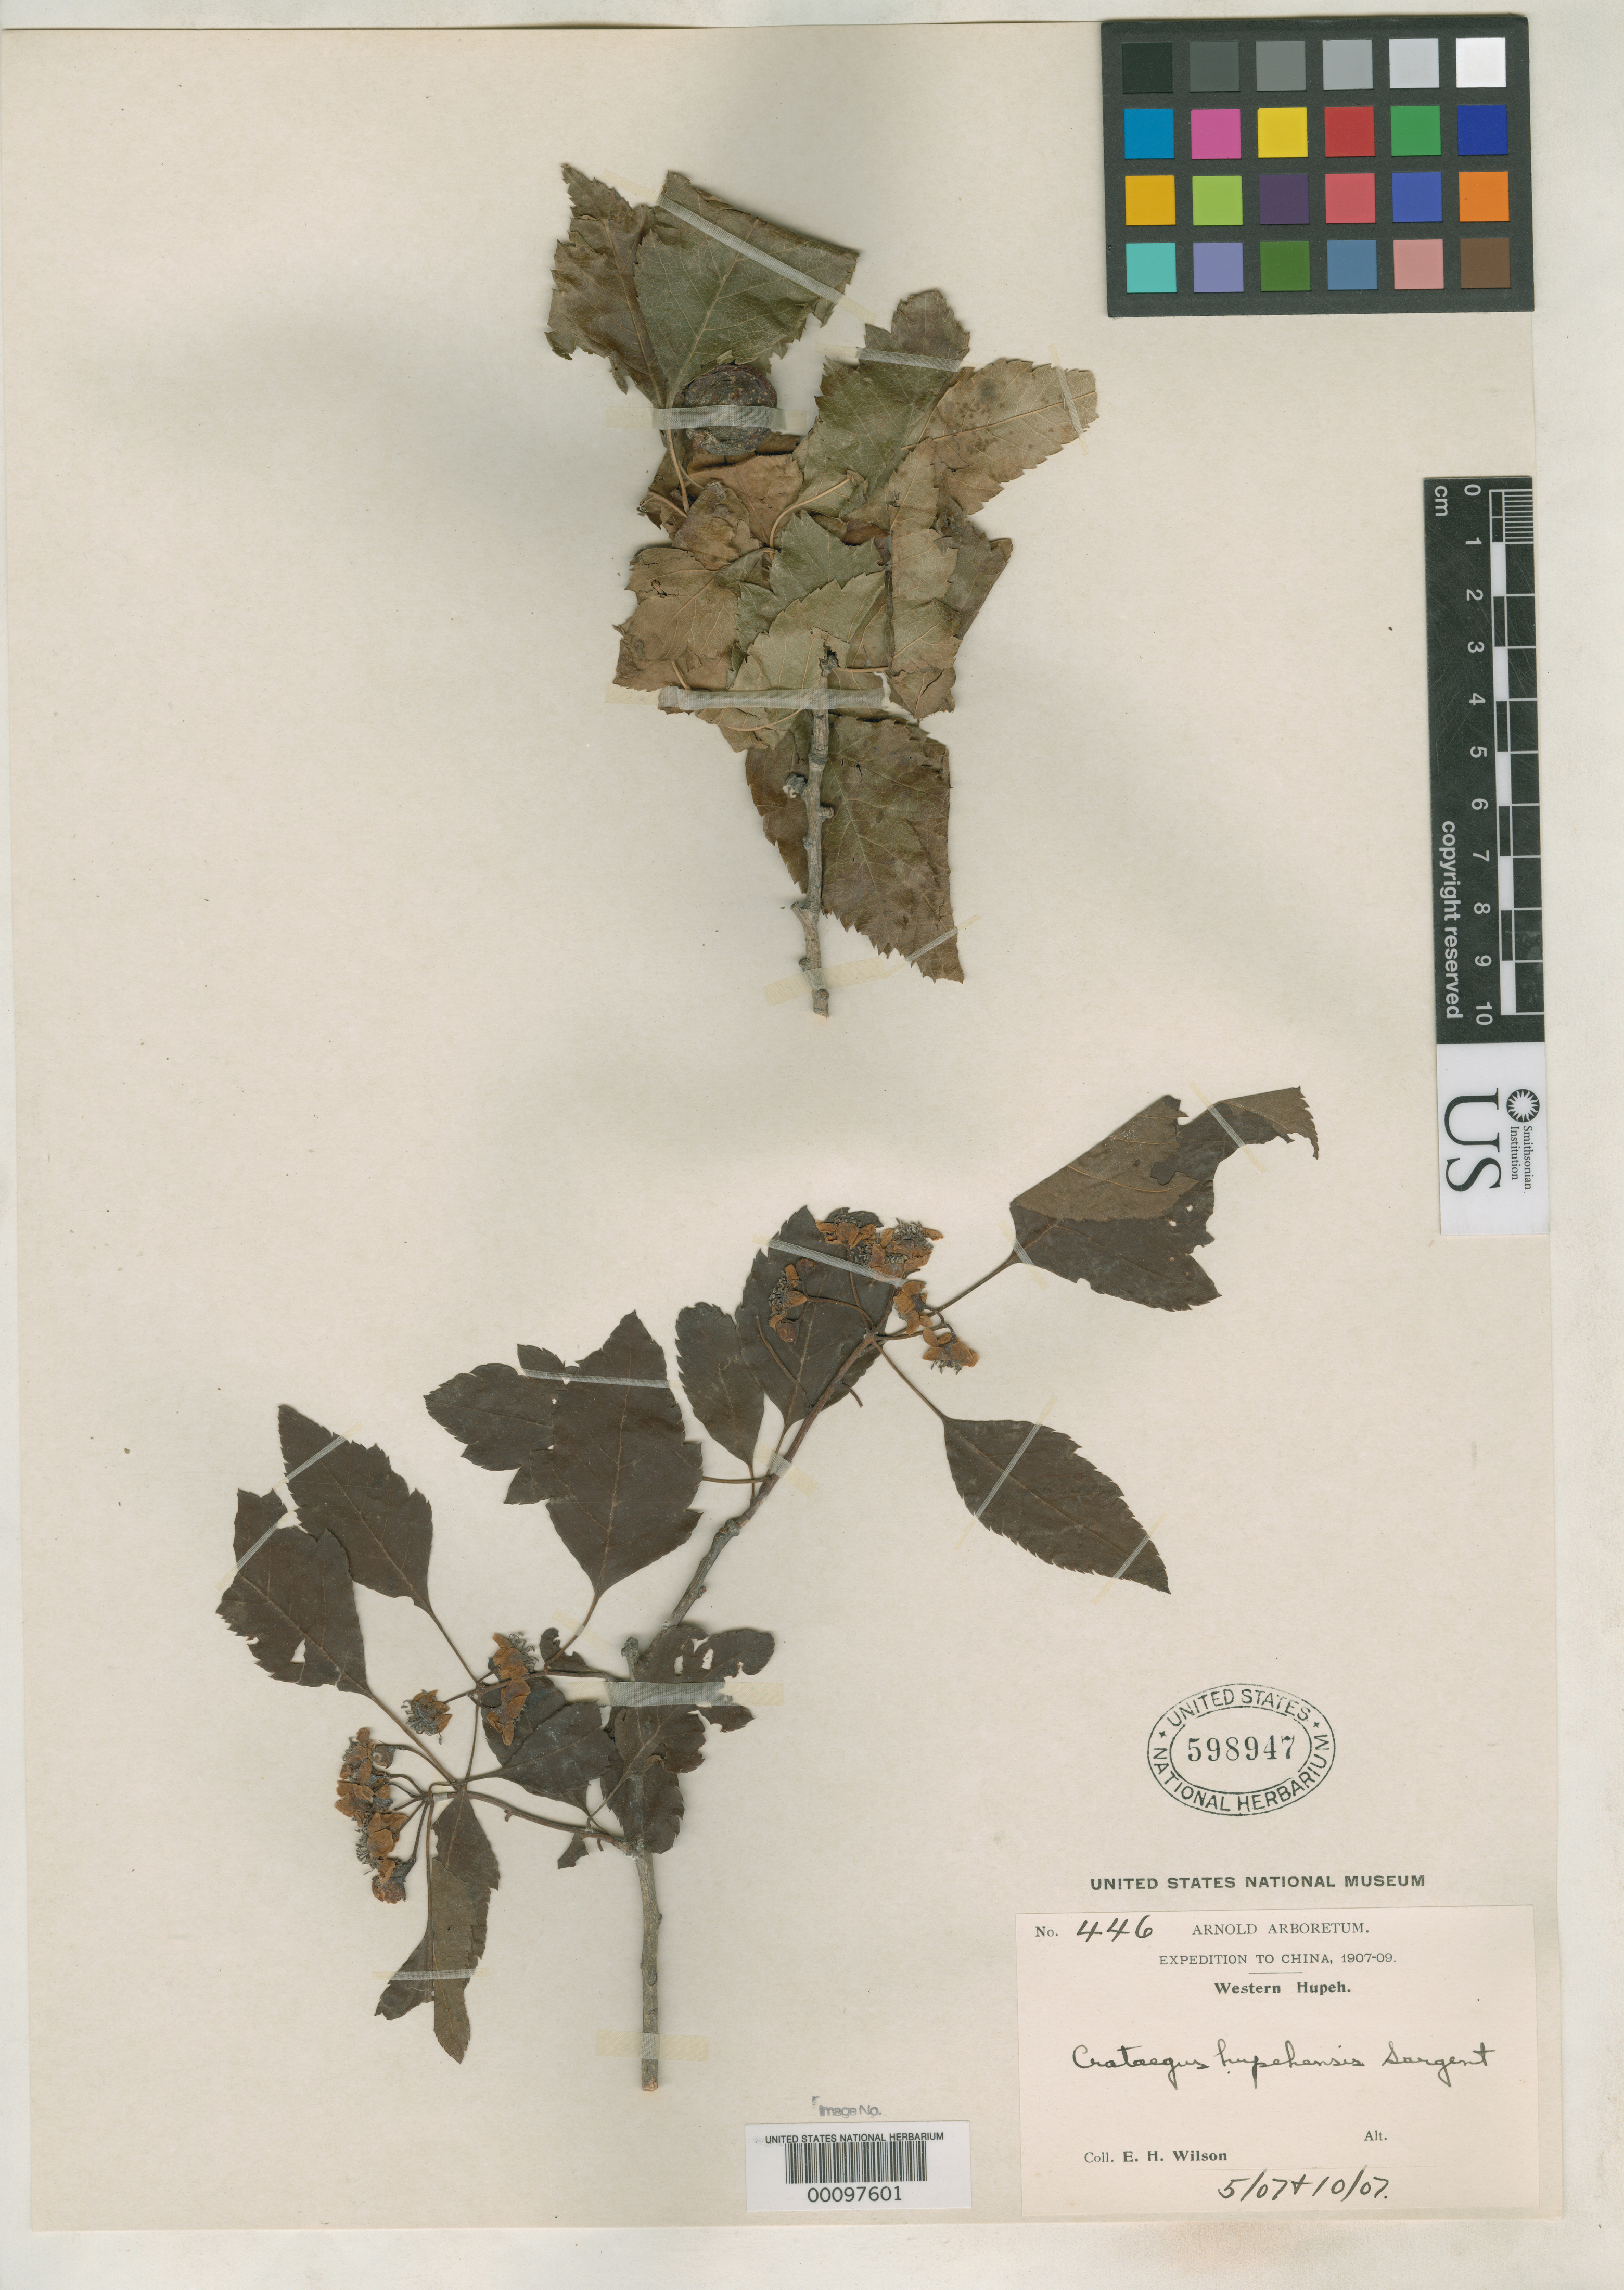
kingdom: Plantae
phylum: Tracheophyta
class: Magnoliopsida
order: Rosales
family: Rosaceae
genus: Crataegus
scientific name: Crataegus hupehensis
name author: Sarg.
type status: Isotype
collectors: E. H. Wilson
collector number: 446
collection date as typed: May 1907 and -- Oct 1907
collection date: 1907-05,1907-10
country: China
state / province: Hubei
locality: Near Ichang.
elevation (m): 1000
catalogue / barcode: US 598947